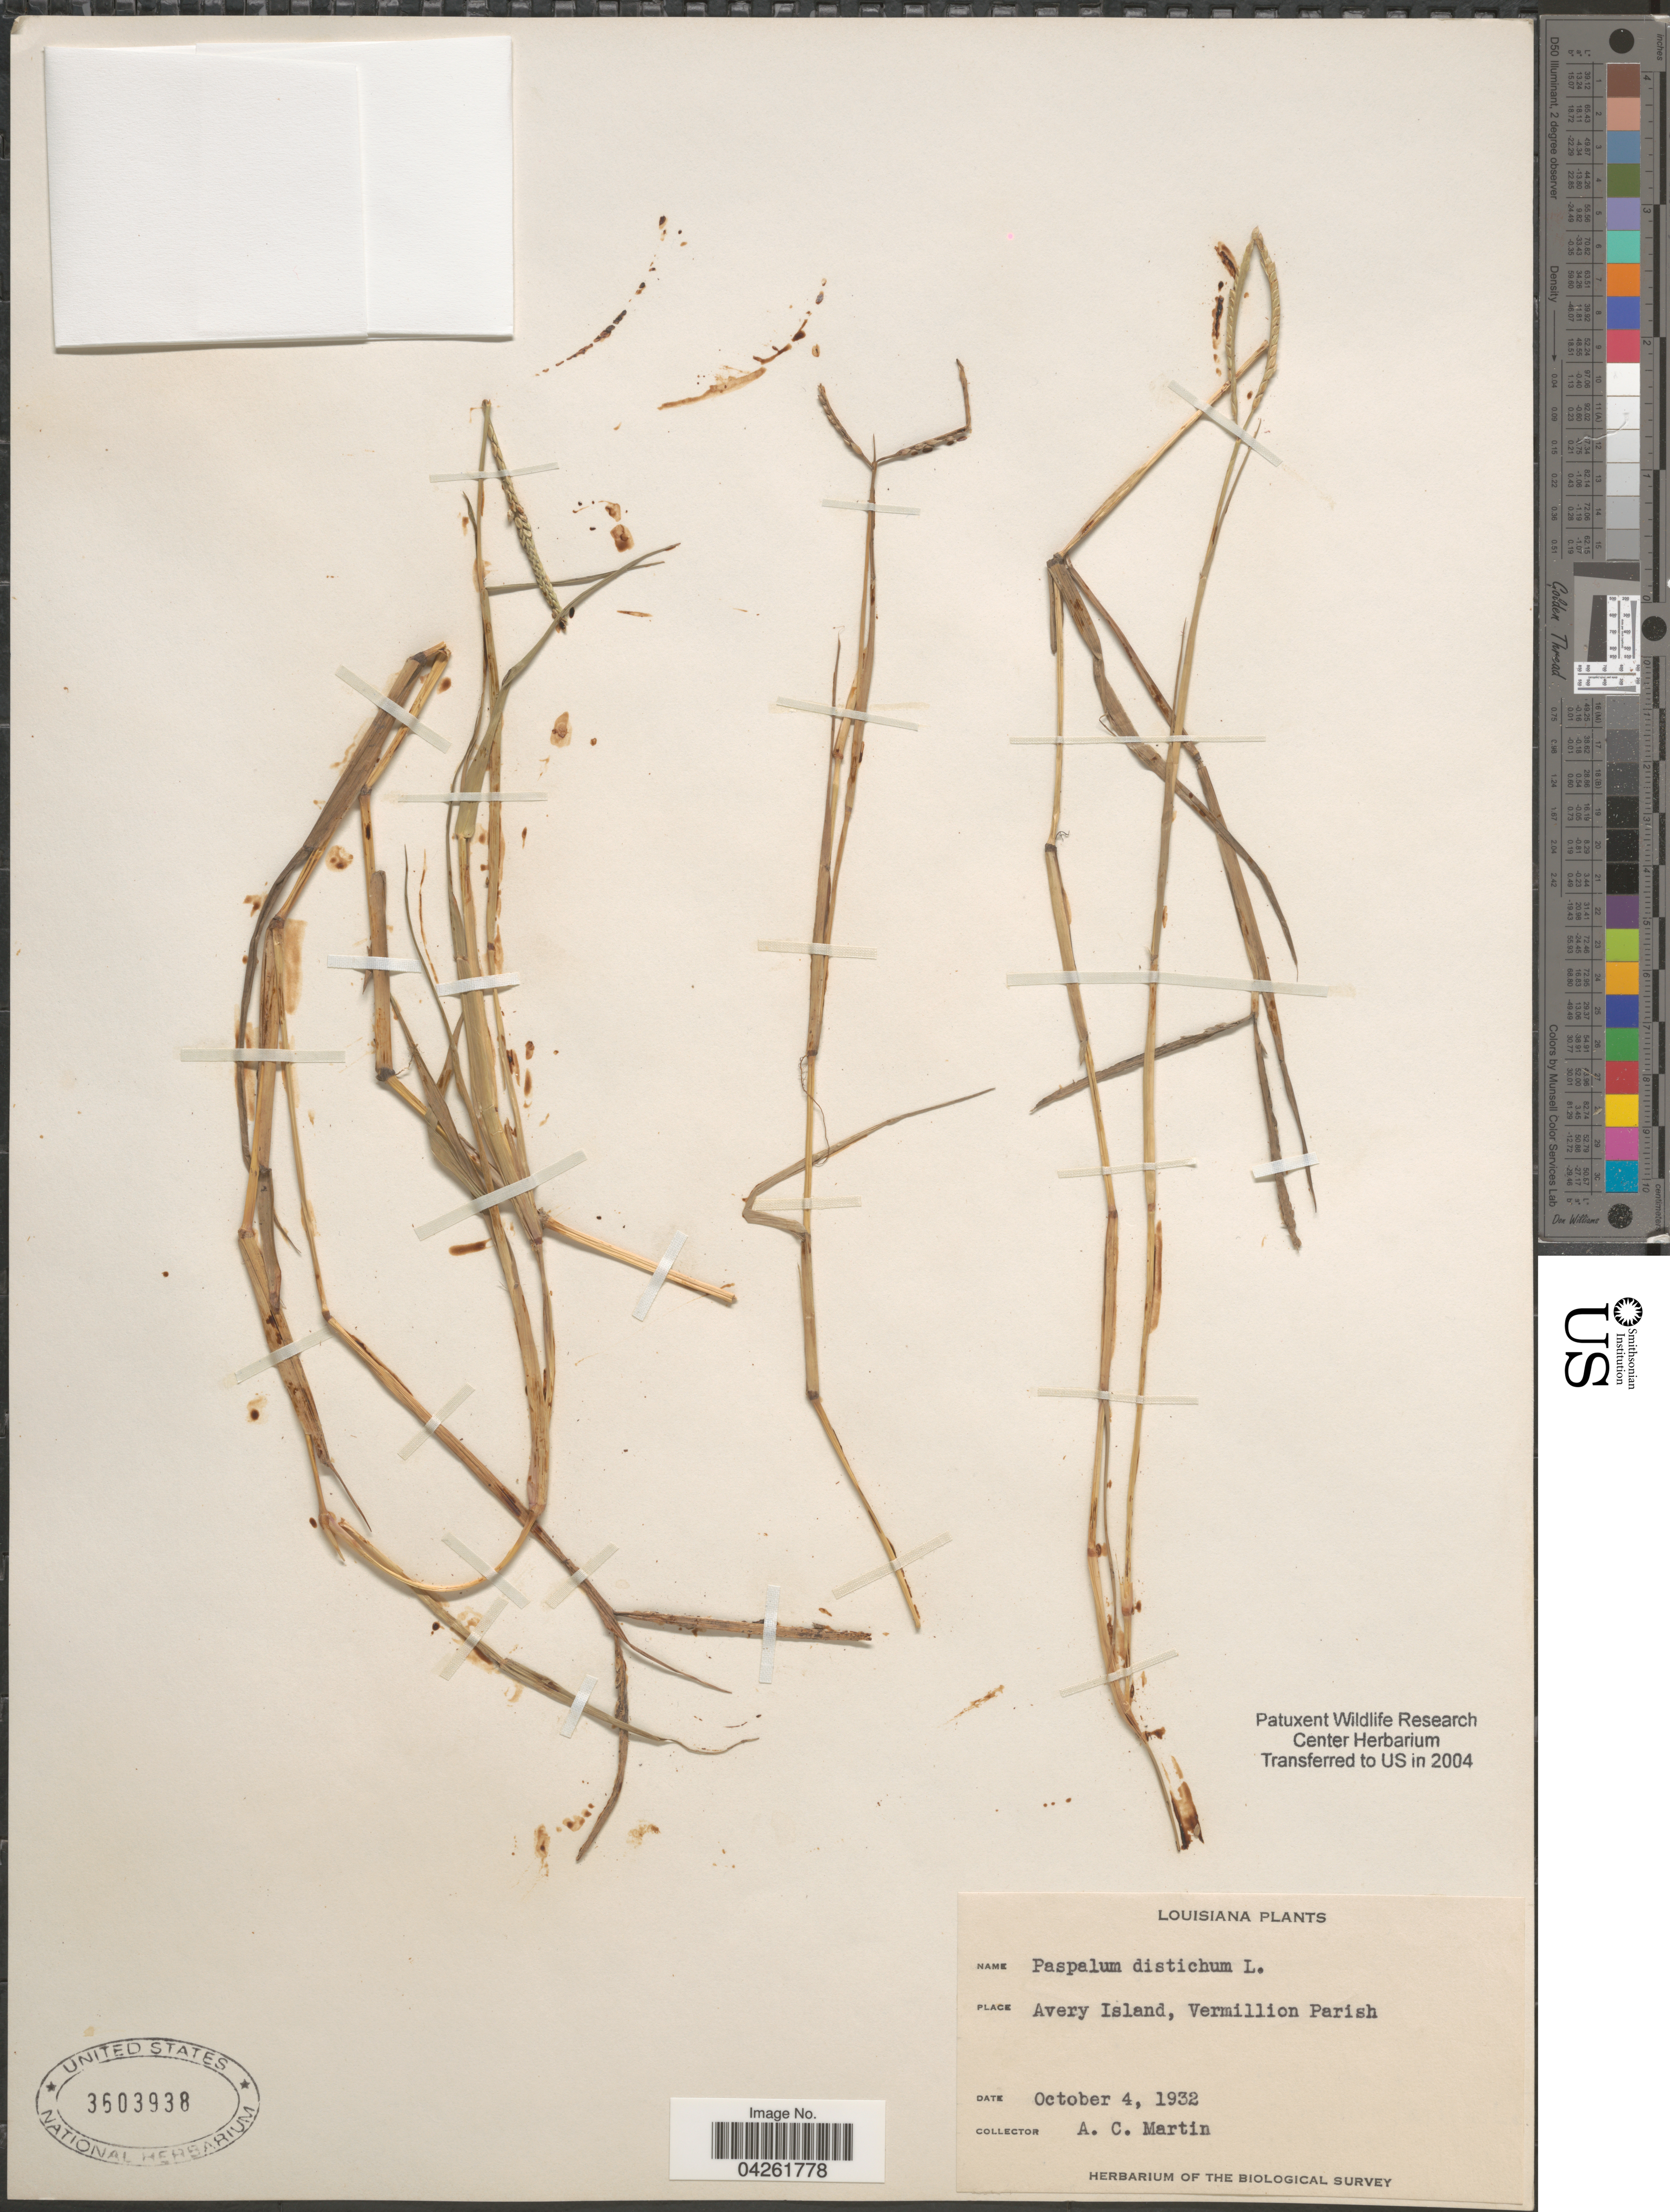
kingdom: Plantae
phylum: Tracheophyta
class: Liliopsida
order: Poales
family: Poaceae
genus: Paspalum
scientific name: Paspalum distichum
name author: L.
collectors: A. C. Martin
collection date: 1932-10-04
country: United States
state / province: Louisiana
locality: Avery Island, Vermillion Parish. The Biological Survey.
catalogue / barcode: US 3603938